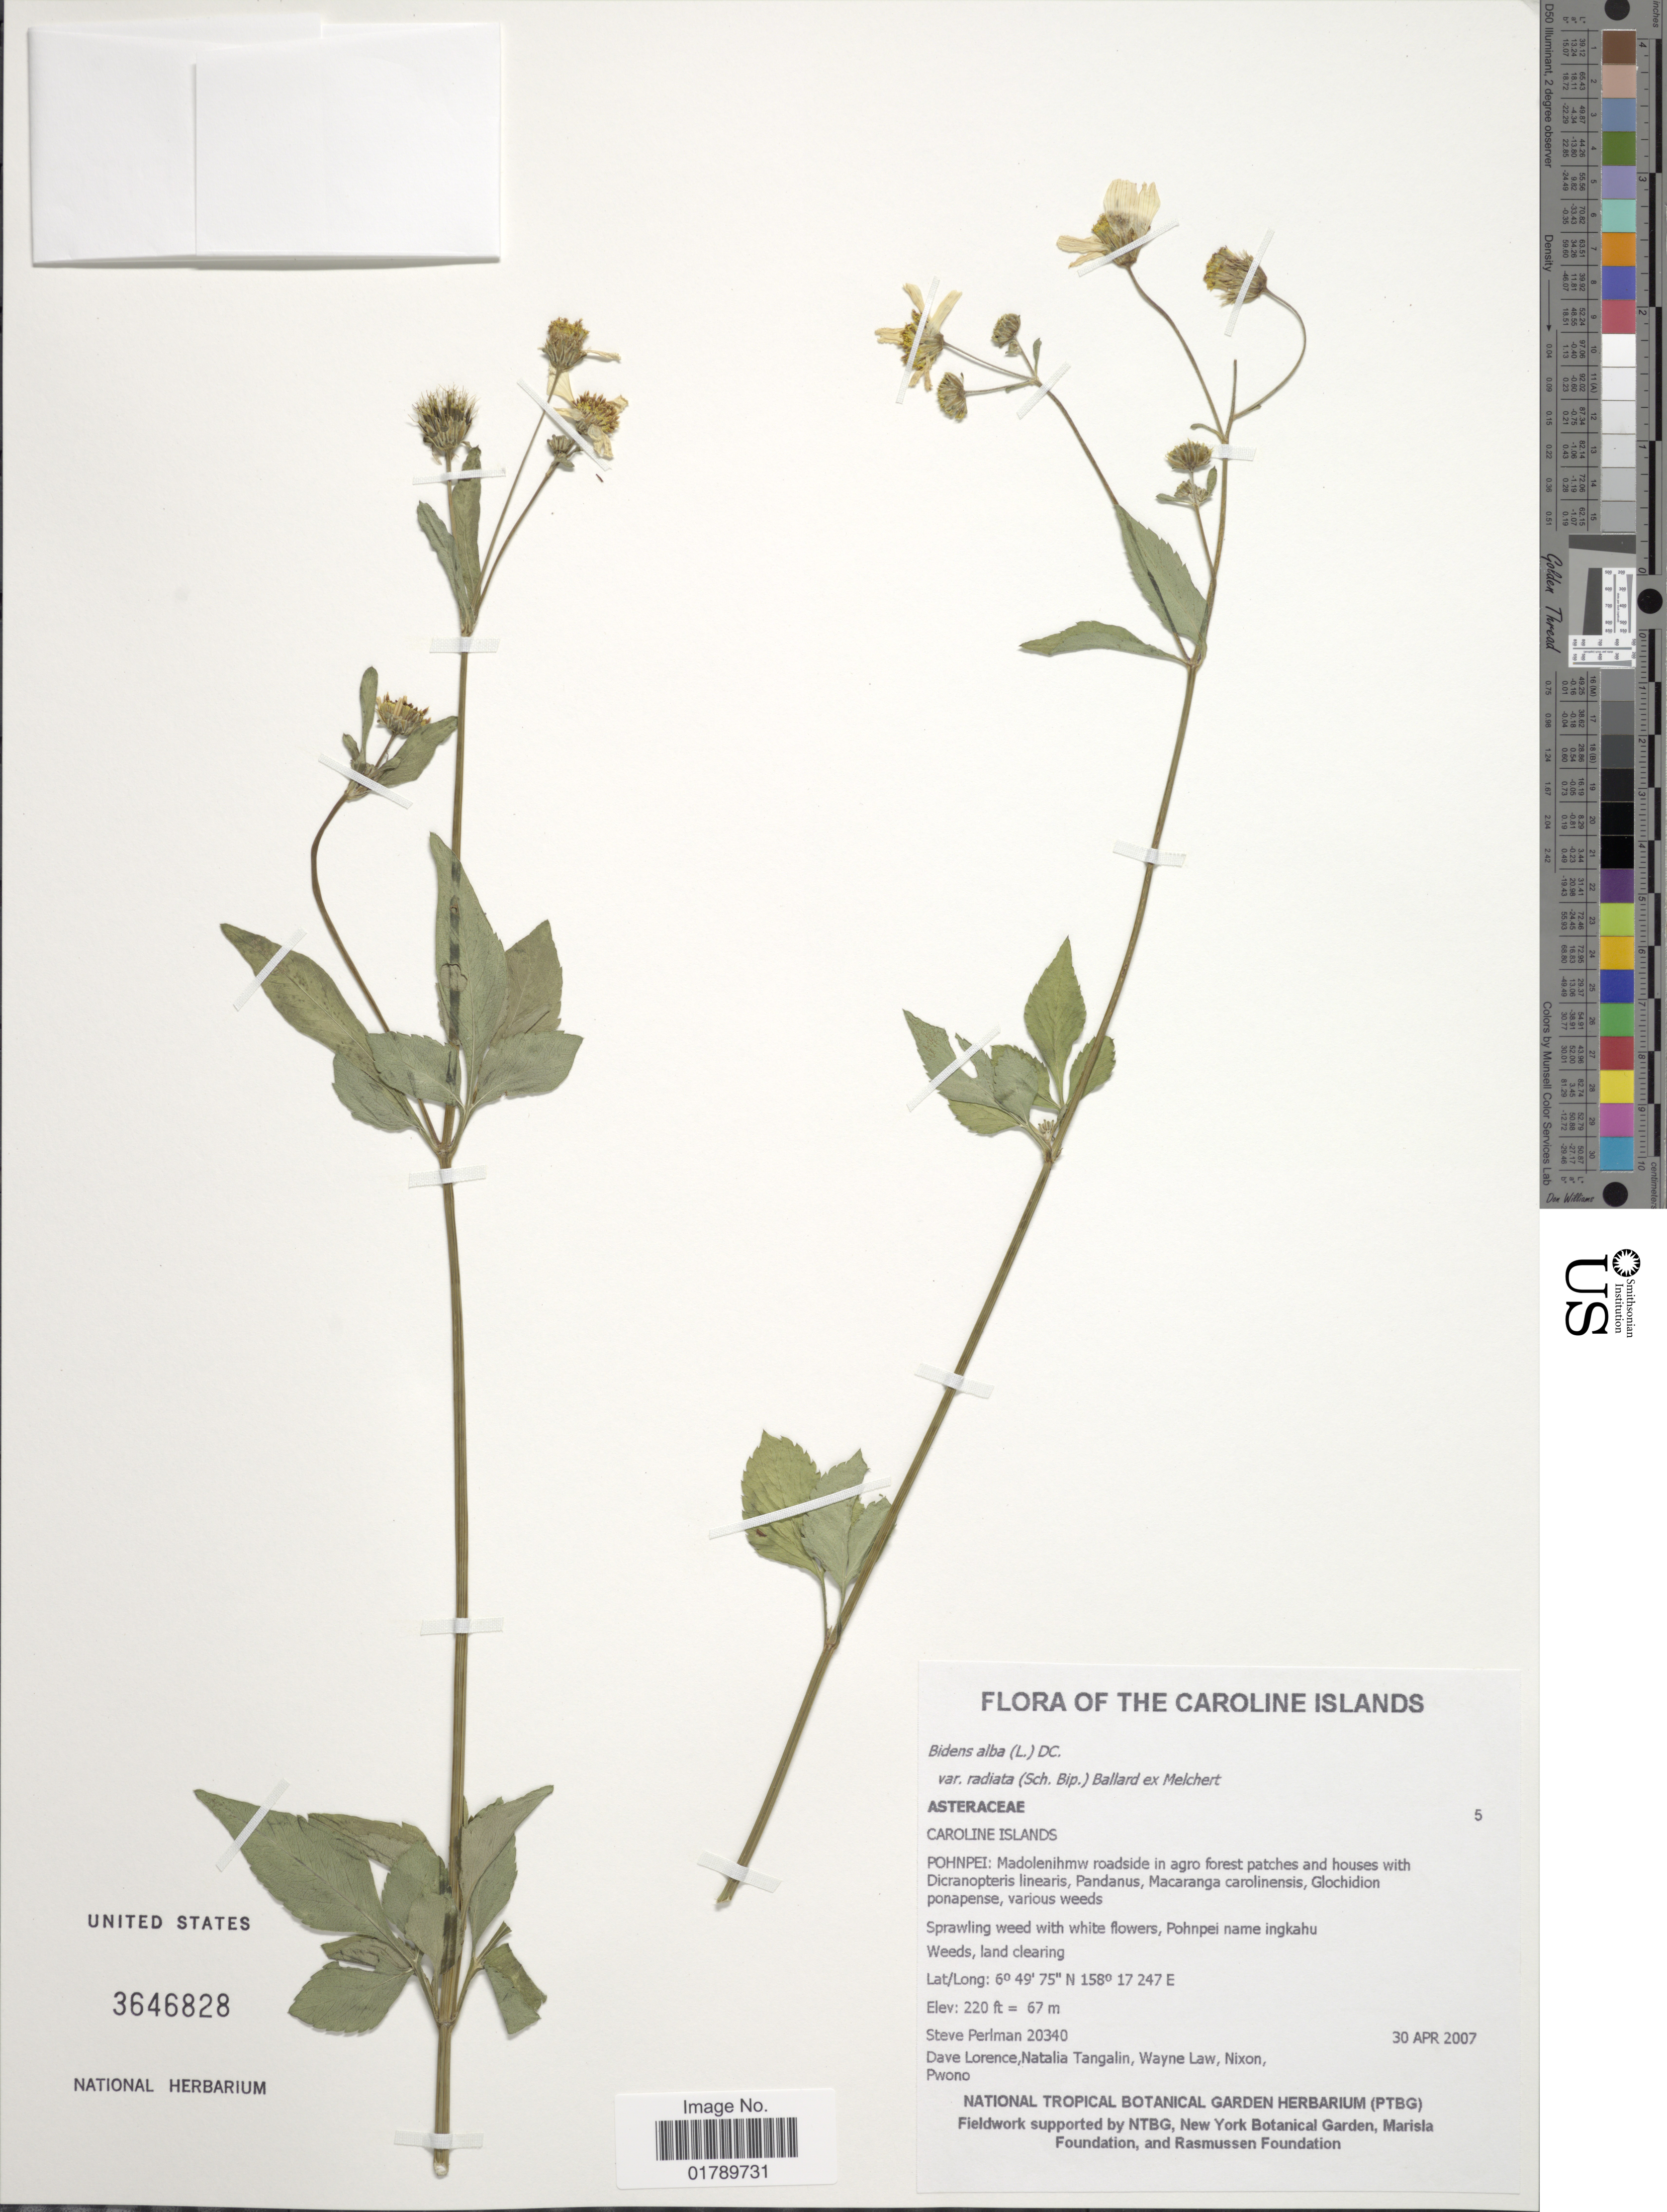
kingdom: Plantae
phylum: Tracheophyta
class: Magnoliopsida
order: Asterales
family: Asteraceae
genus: Bidens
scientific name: Bidens alba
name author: (L.) DC.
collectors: S. Perlman, D. Lorence, N. Tangalin, W. Law & et al.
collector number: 20340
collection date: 2007-04-30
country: Micronesia, Federated States of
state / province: Pohnpei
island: Pohnpei [Ponape]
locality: Caroline Islands. Pohnpei: Madolenihmw roadside in agro forest patches and houses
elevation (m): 67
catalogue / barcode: US 3646828